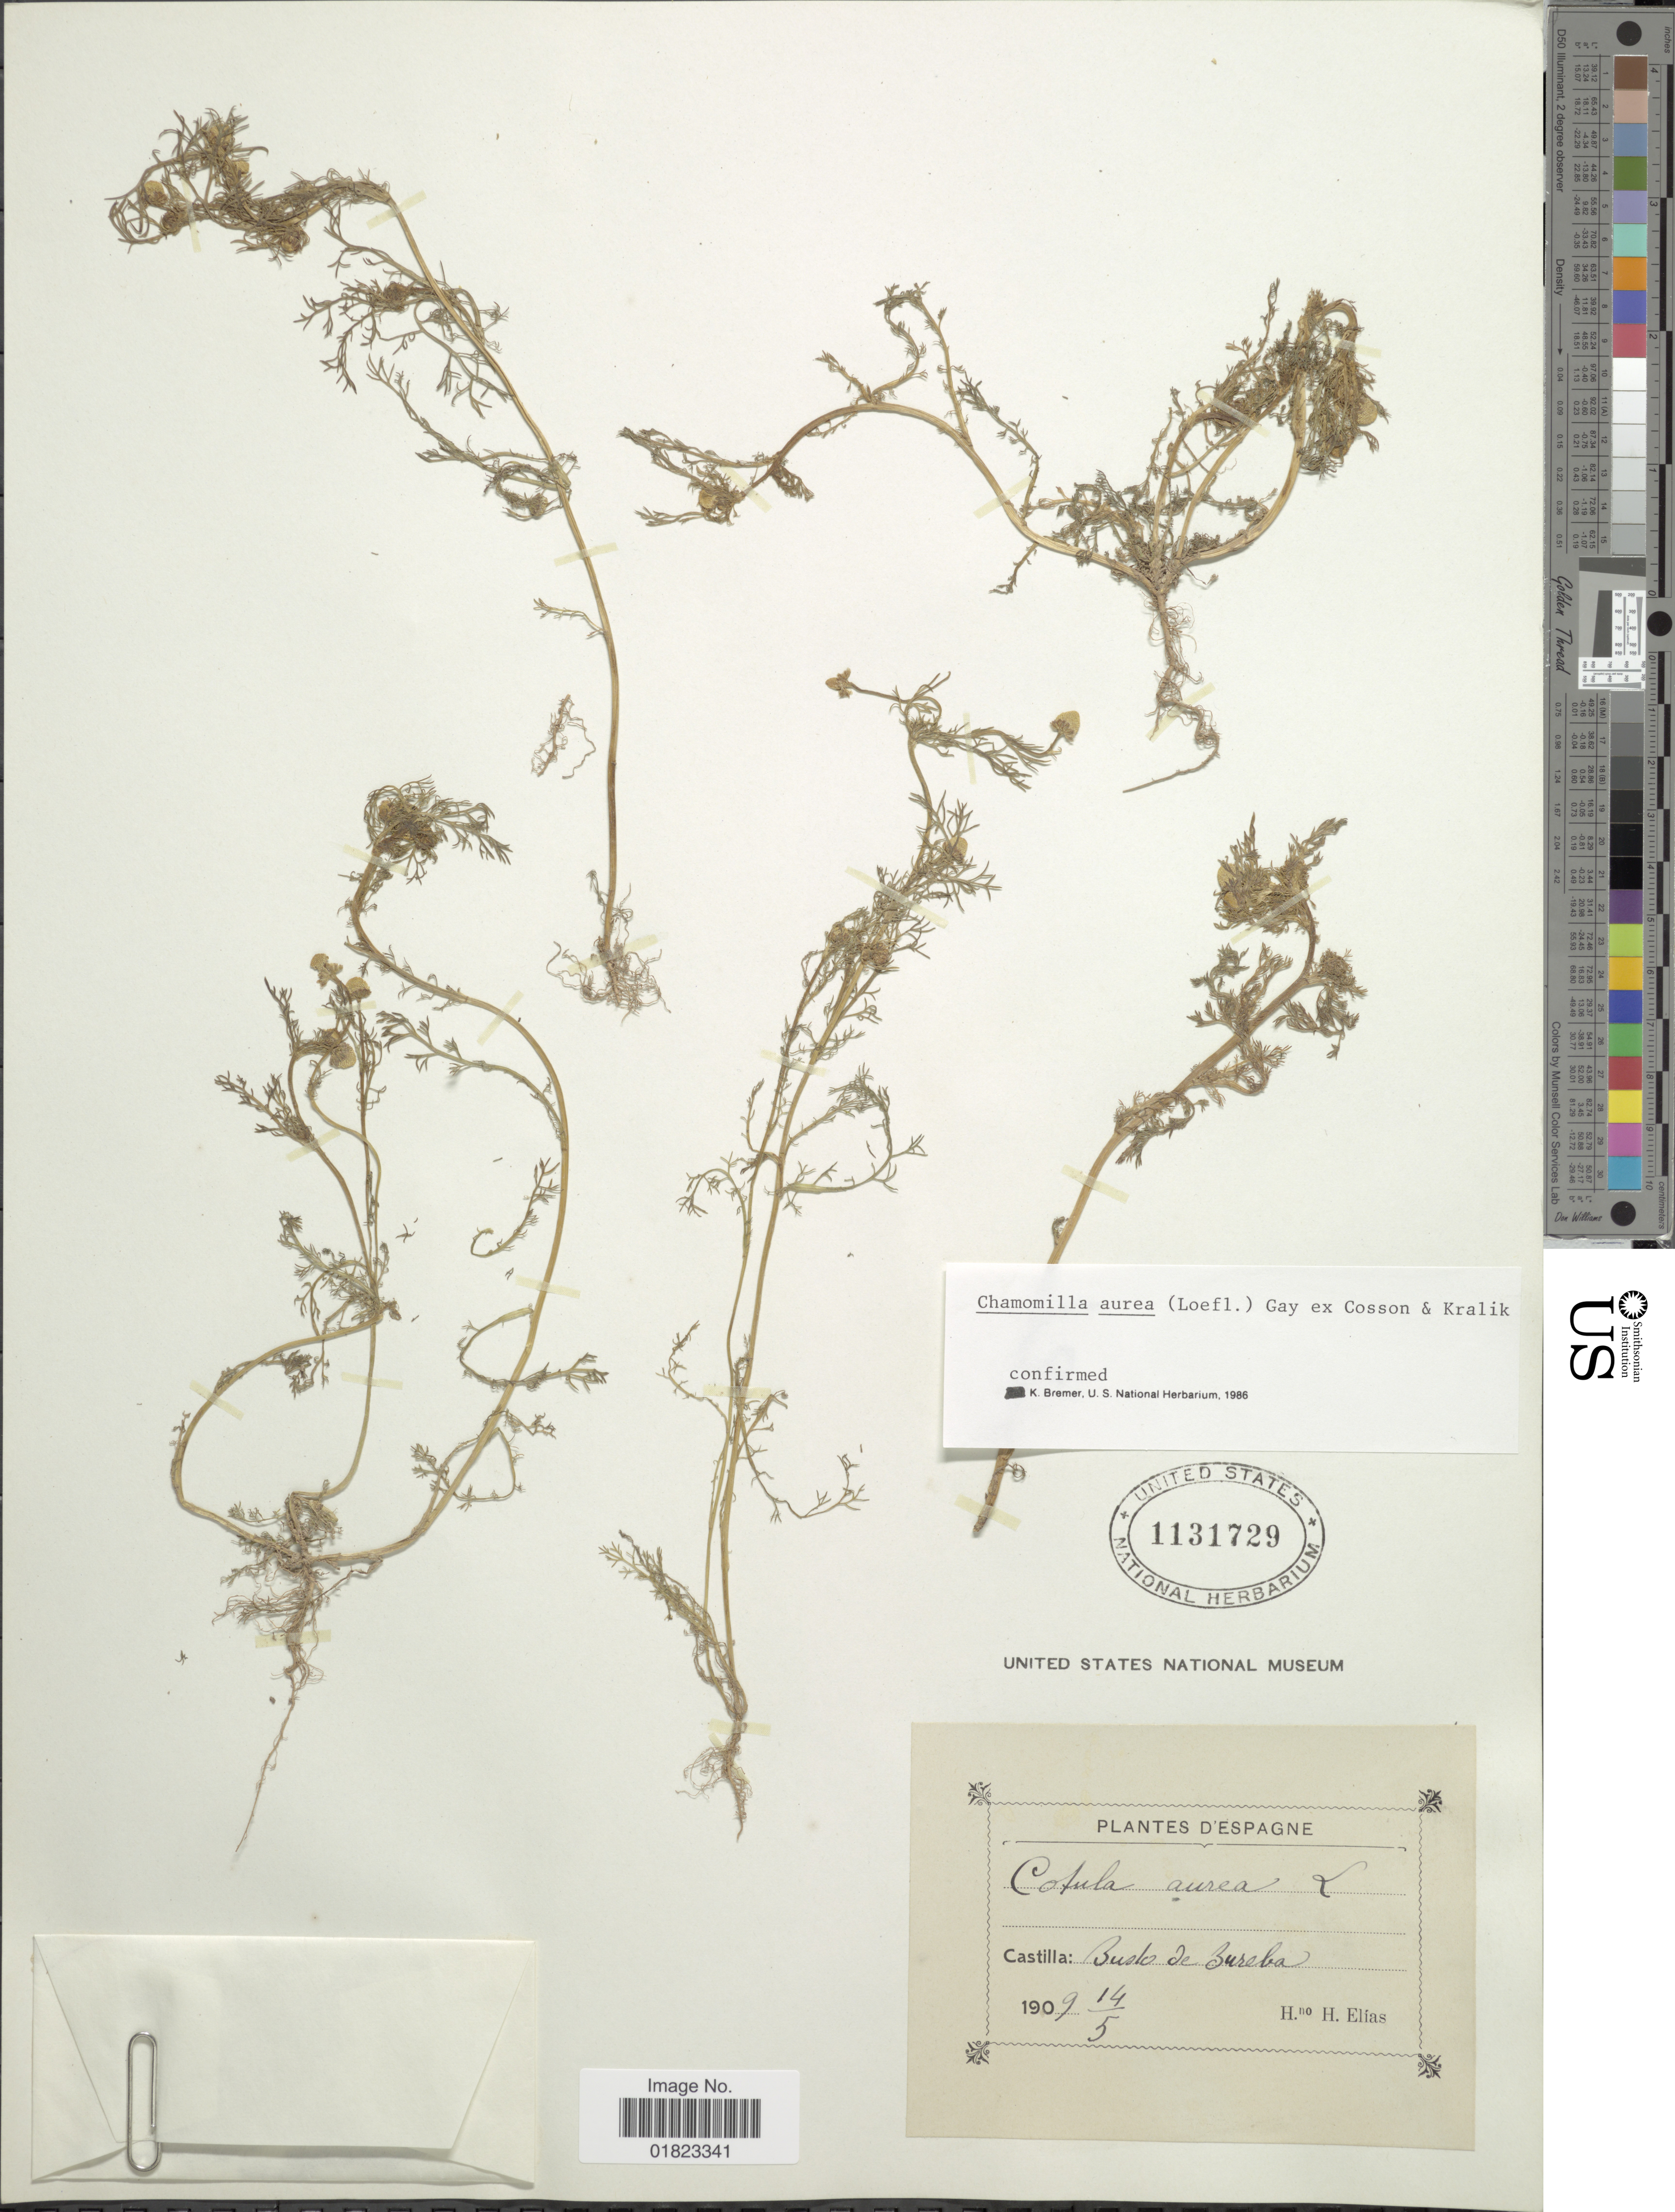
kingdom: Plantae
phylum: Tracheophyta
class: Magnoliopsida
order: Asterales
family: Asteraceae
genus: Matricaria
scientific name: Matricaria aurea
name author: (Loefl.) Sch. Bip.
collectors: Bro. Elias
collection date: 1909-05-14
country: Spain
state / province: Castilla y León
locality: Castilla: Busto de Bureba.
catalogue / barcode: US 1131729